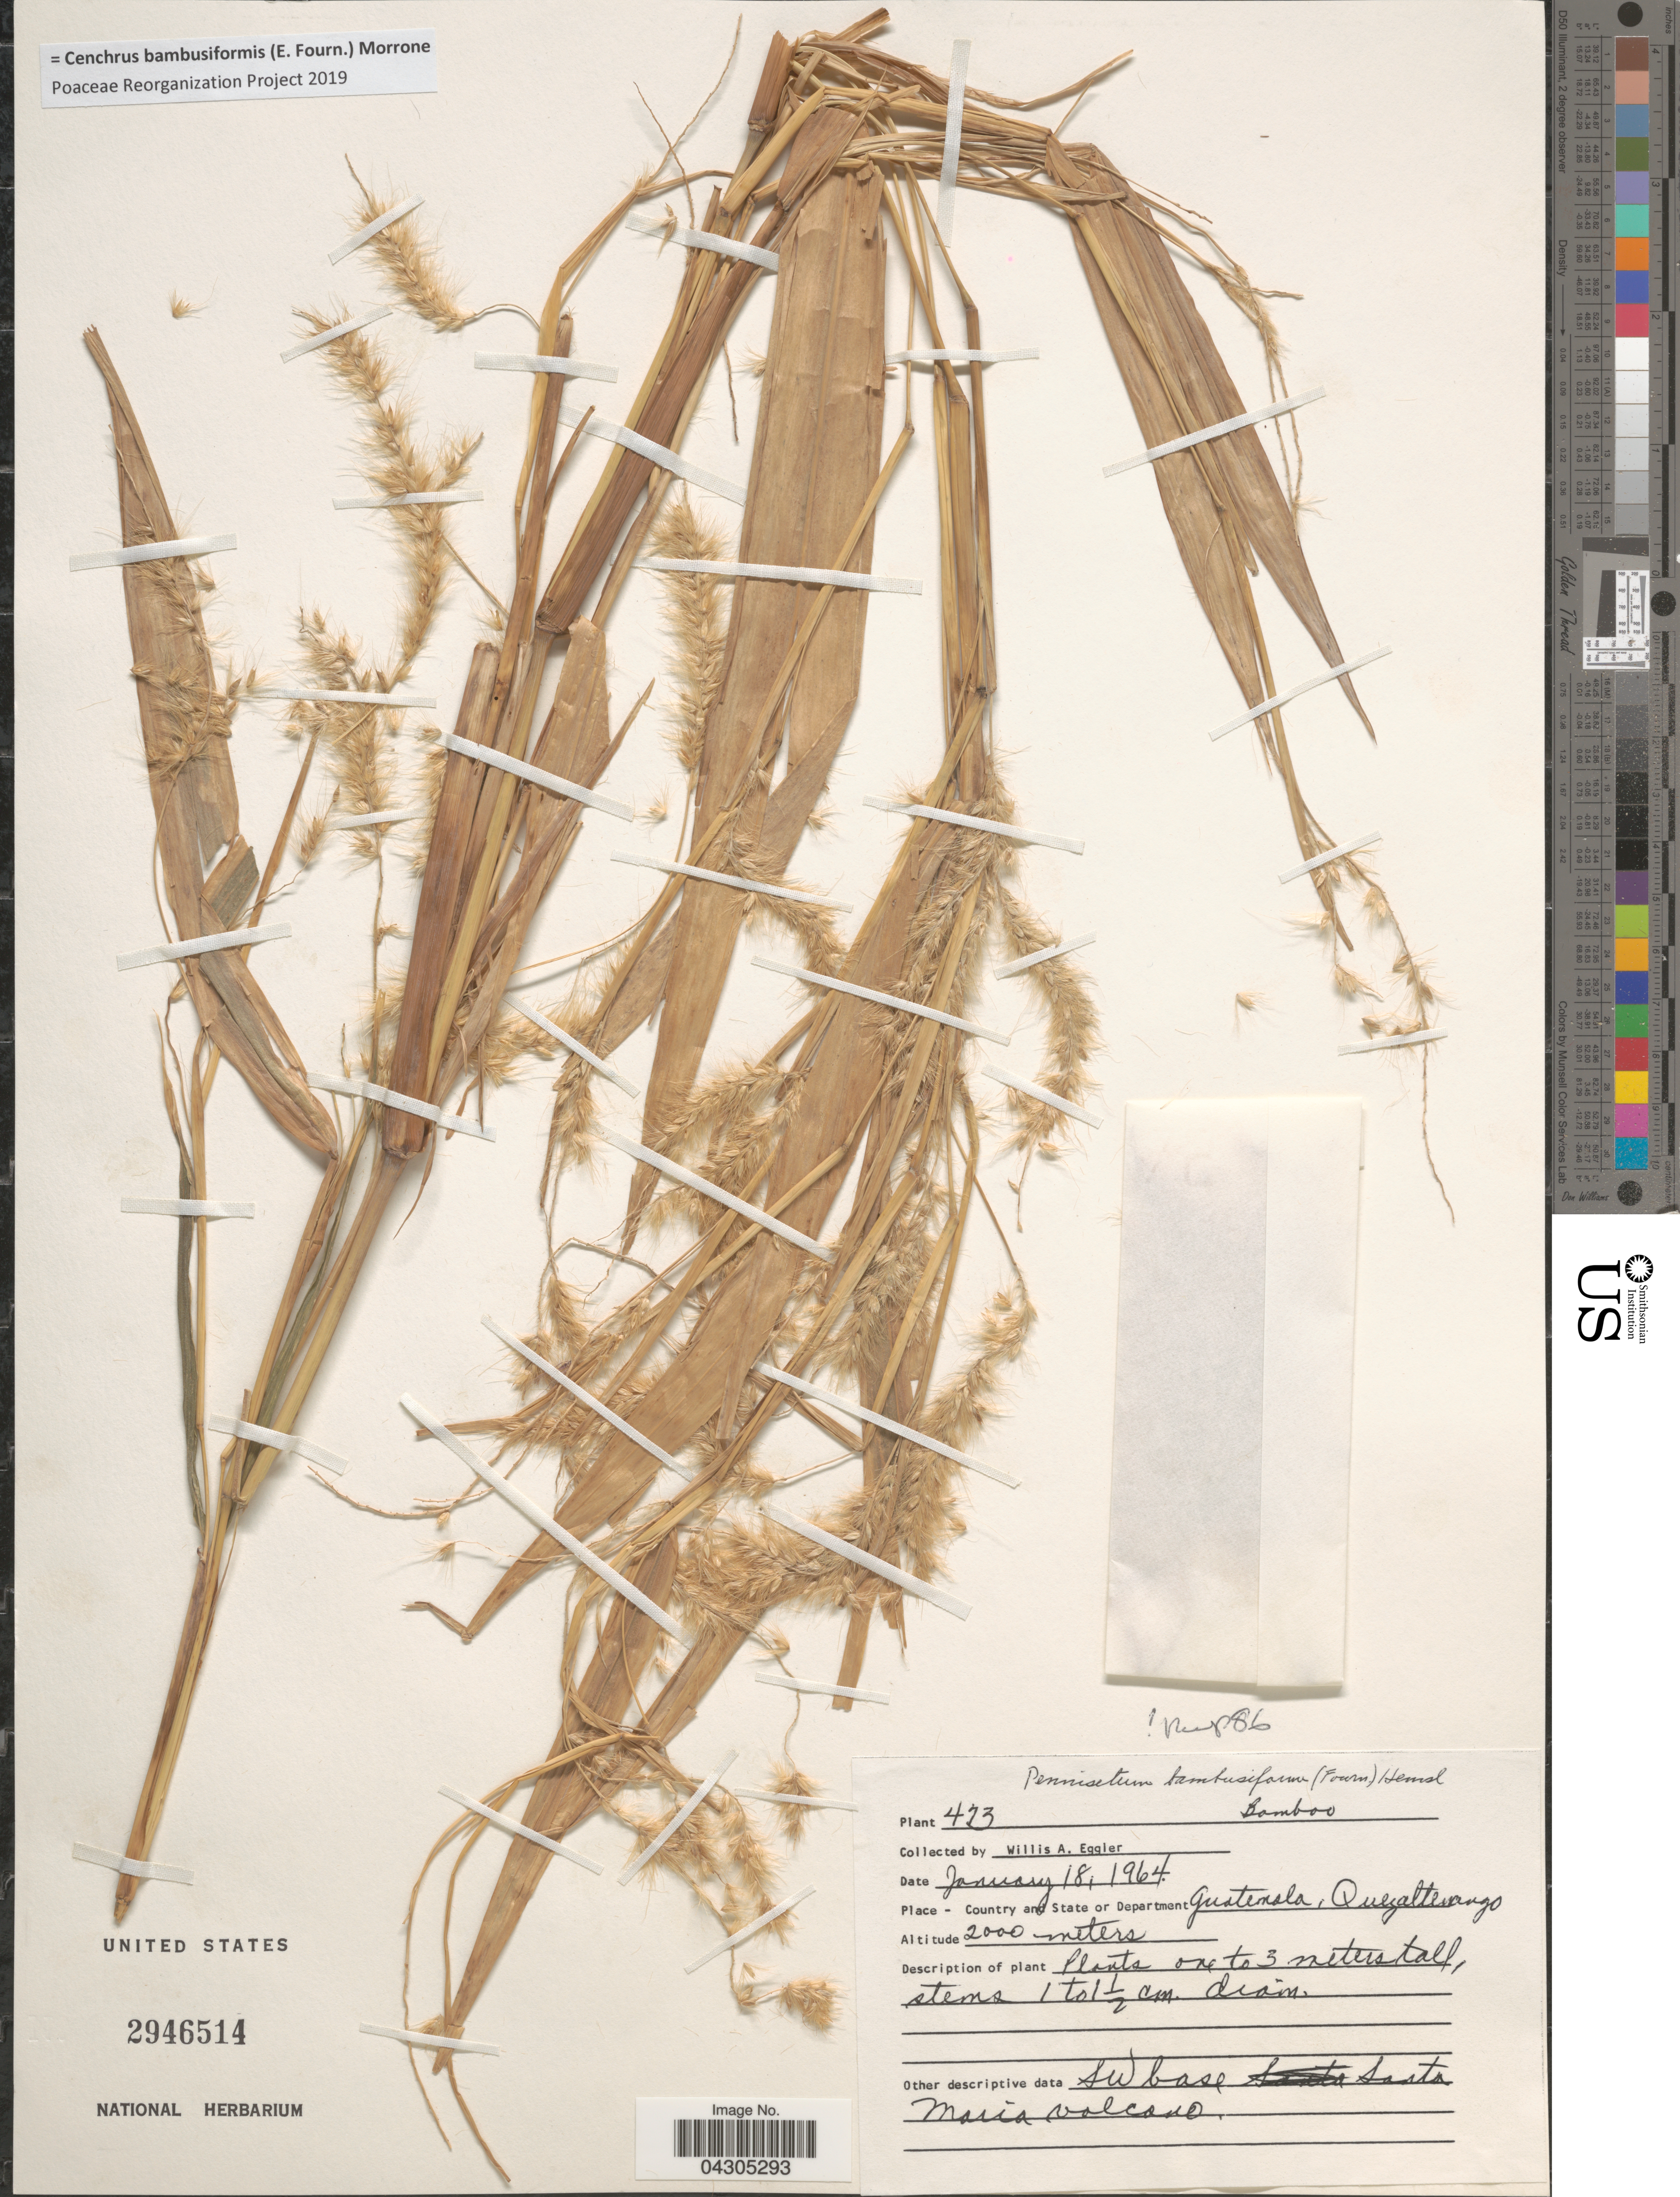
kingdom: Plantae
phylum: Tracheophyta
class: Liliopsida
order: Poales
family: Poaceae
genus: Cenchrus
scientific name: Cenchrus bambusiformis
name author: (E. Fourn.) Morrone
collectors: W. A. Eggler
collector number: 423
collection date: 1964-01-18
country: Guatemala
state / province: Quetzaltenango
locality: SW base Santa Maria volcano.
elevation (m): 2000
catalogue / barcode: US 2946514